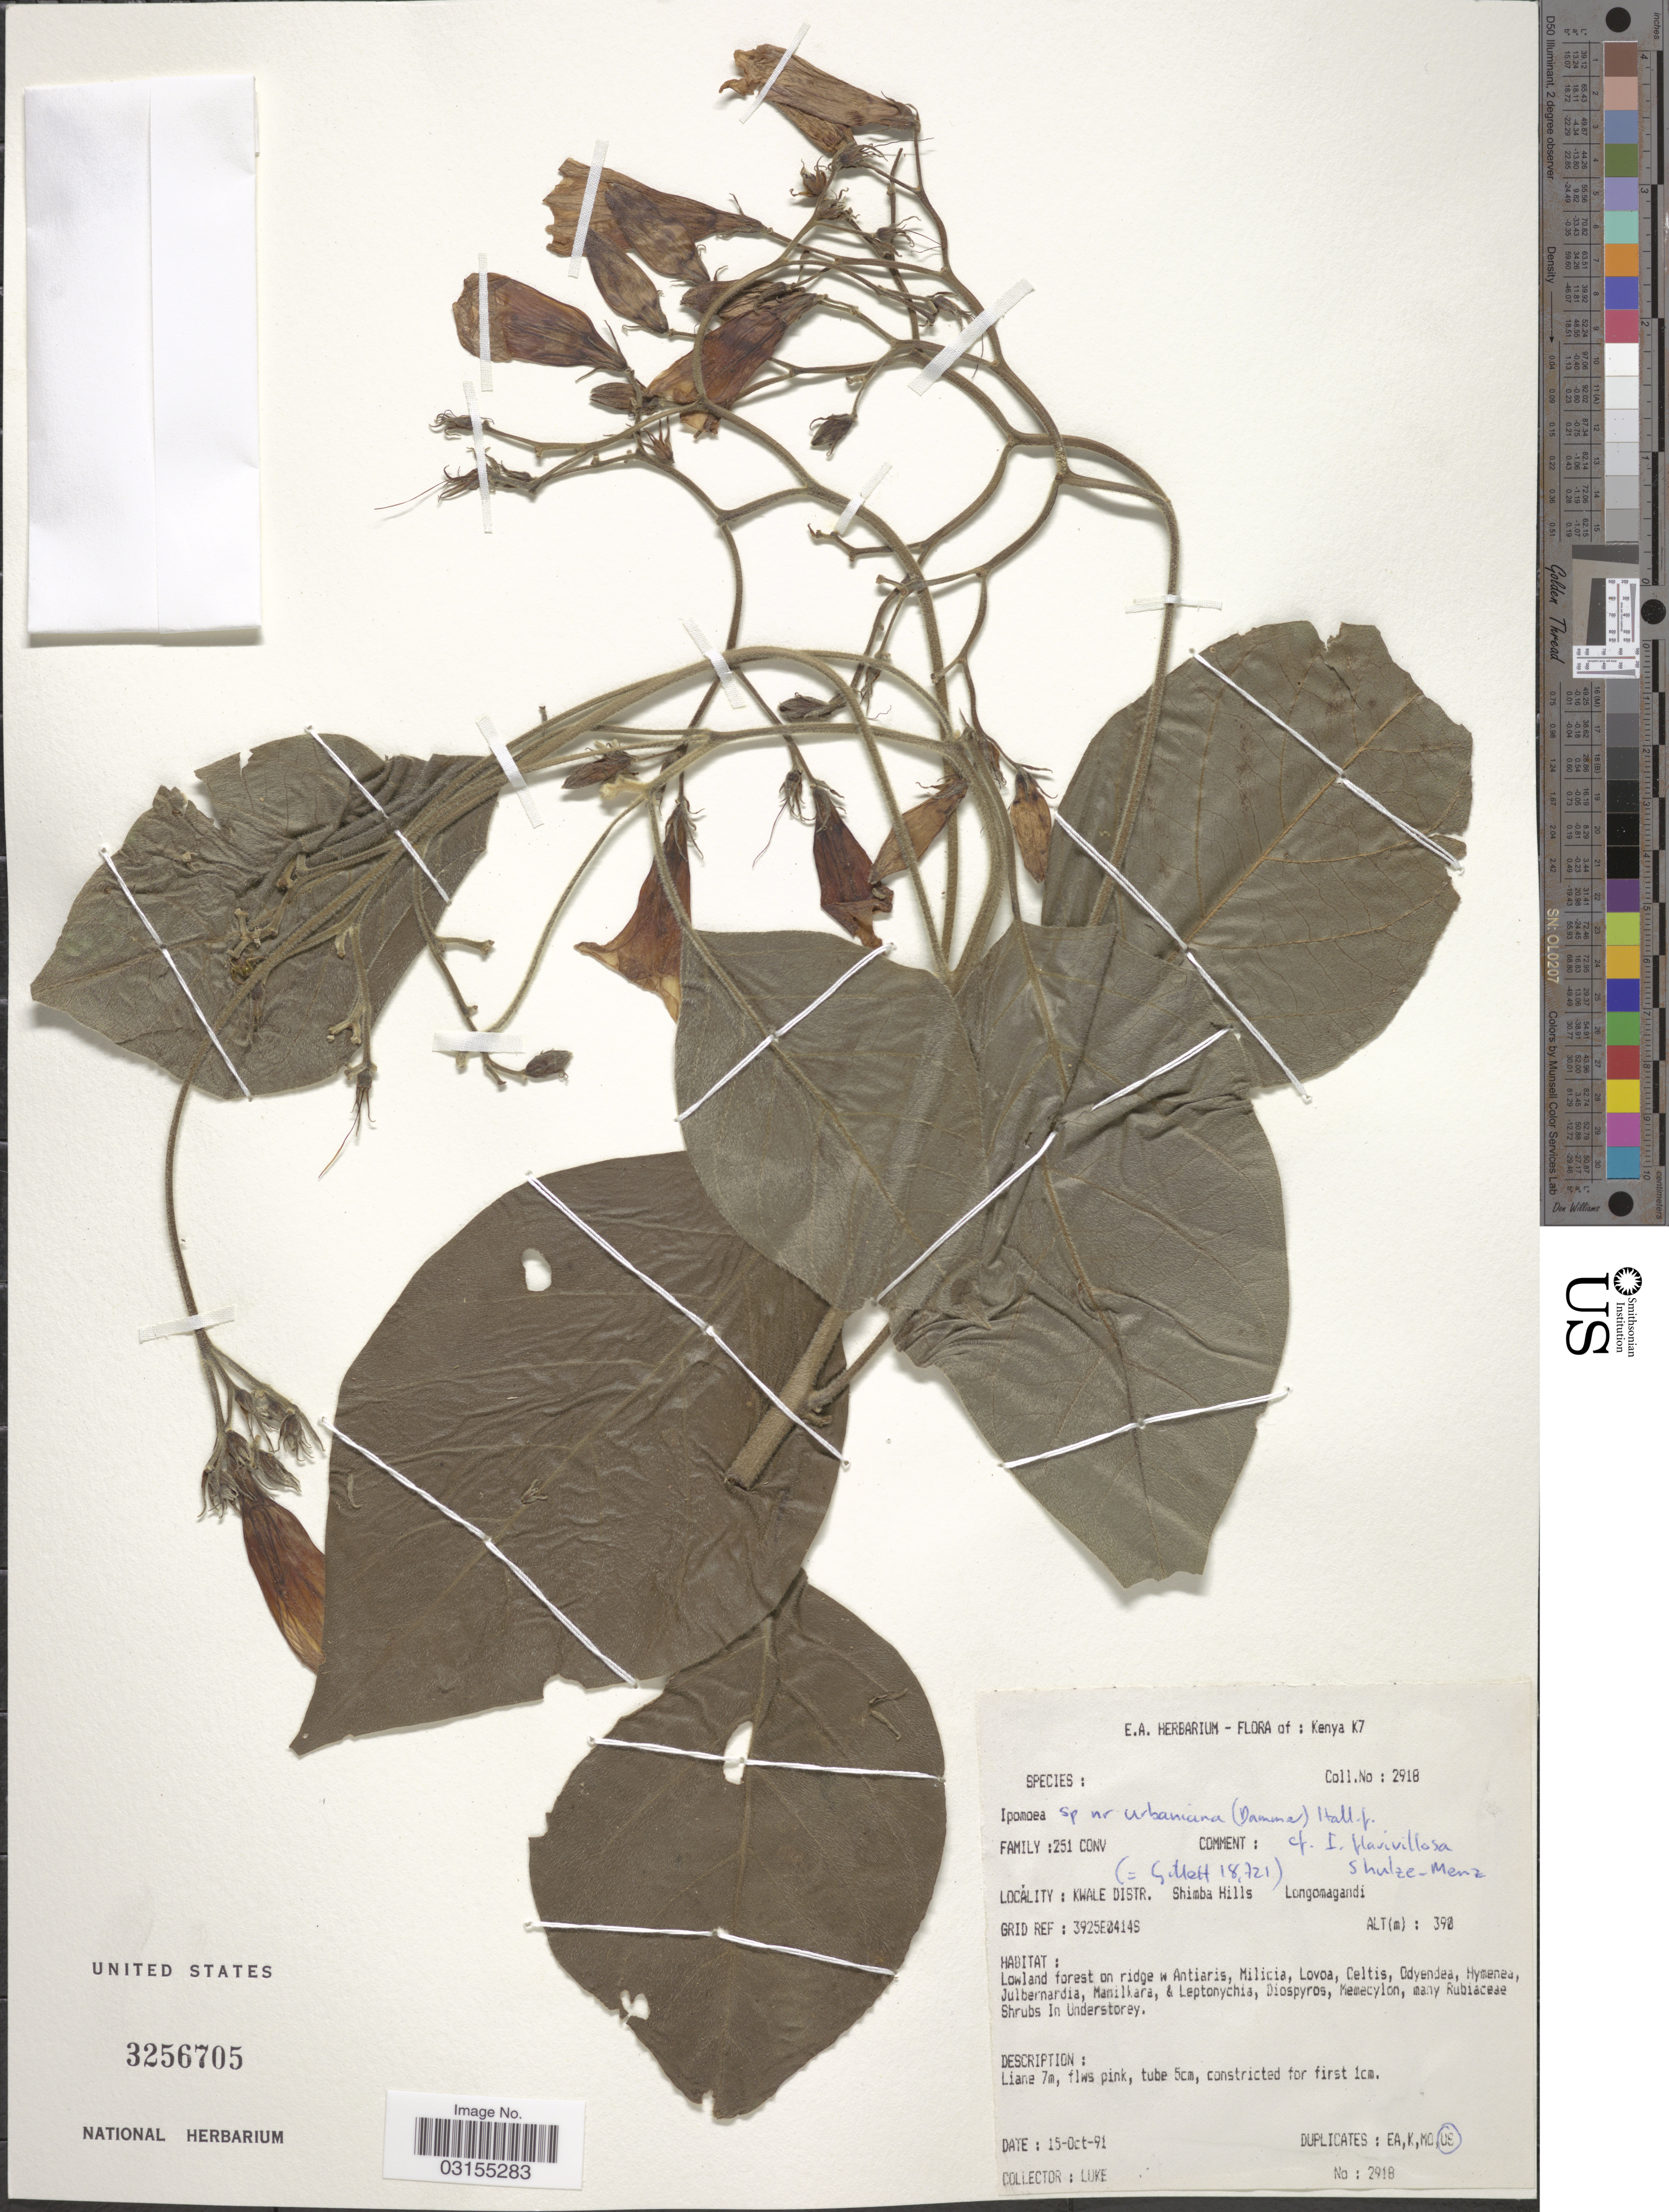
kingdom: Plantae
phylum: Tracheophyta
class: Magnoliopsida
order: Solanales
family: Convolvulaceae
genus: Ipomoea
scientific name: Ipomoea sp.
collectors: -. Luke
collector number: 2918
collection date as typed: Transcribed d/m/y: 15/10/91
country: Kenya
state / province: Kwale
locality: K7, Kwale Distr. Shimba Hills Longomagandi. Grid Ref: 3925E0414S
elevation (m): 390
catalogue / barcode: US 3256705